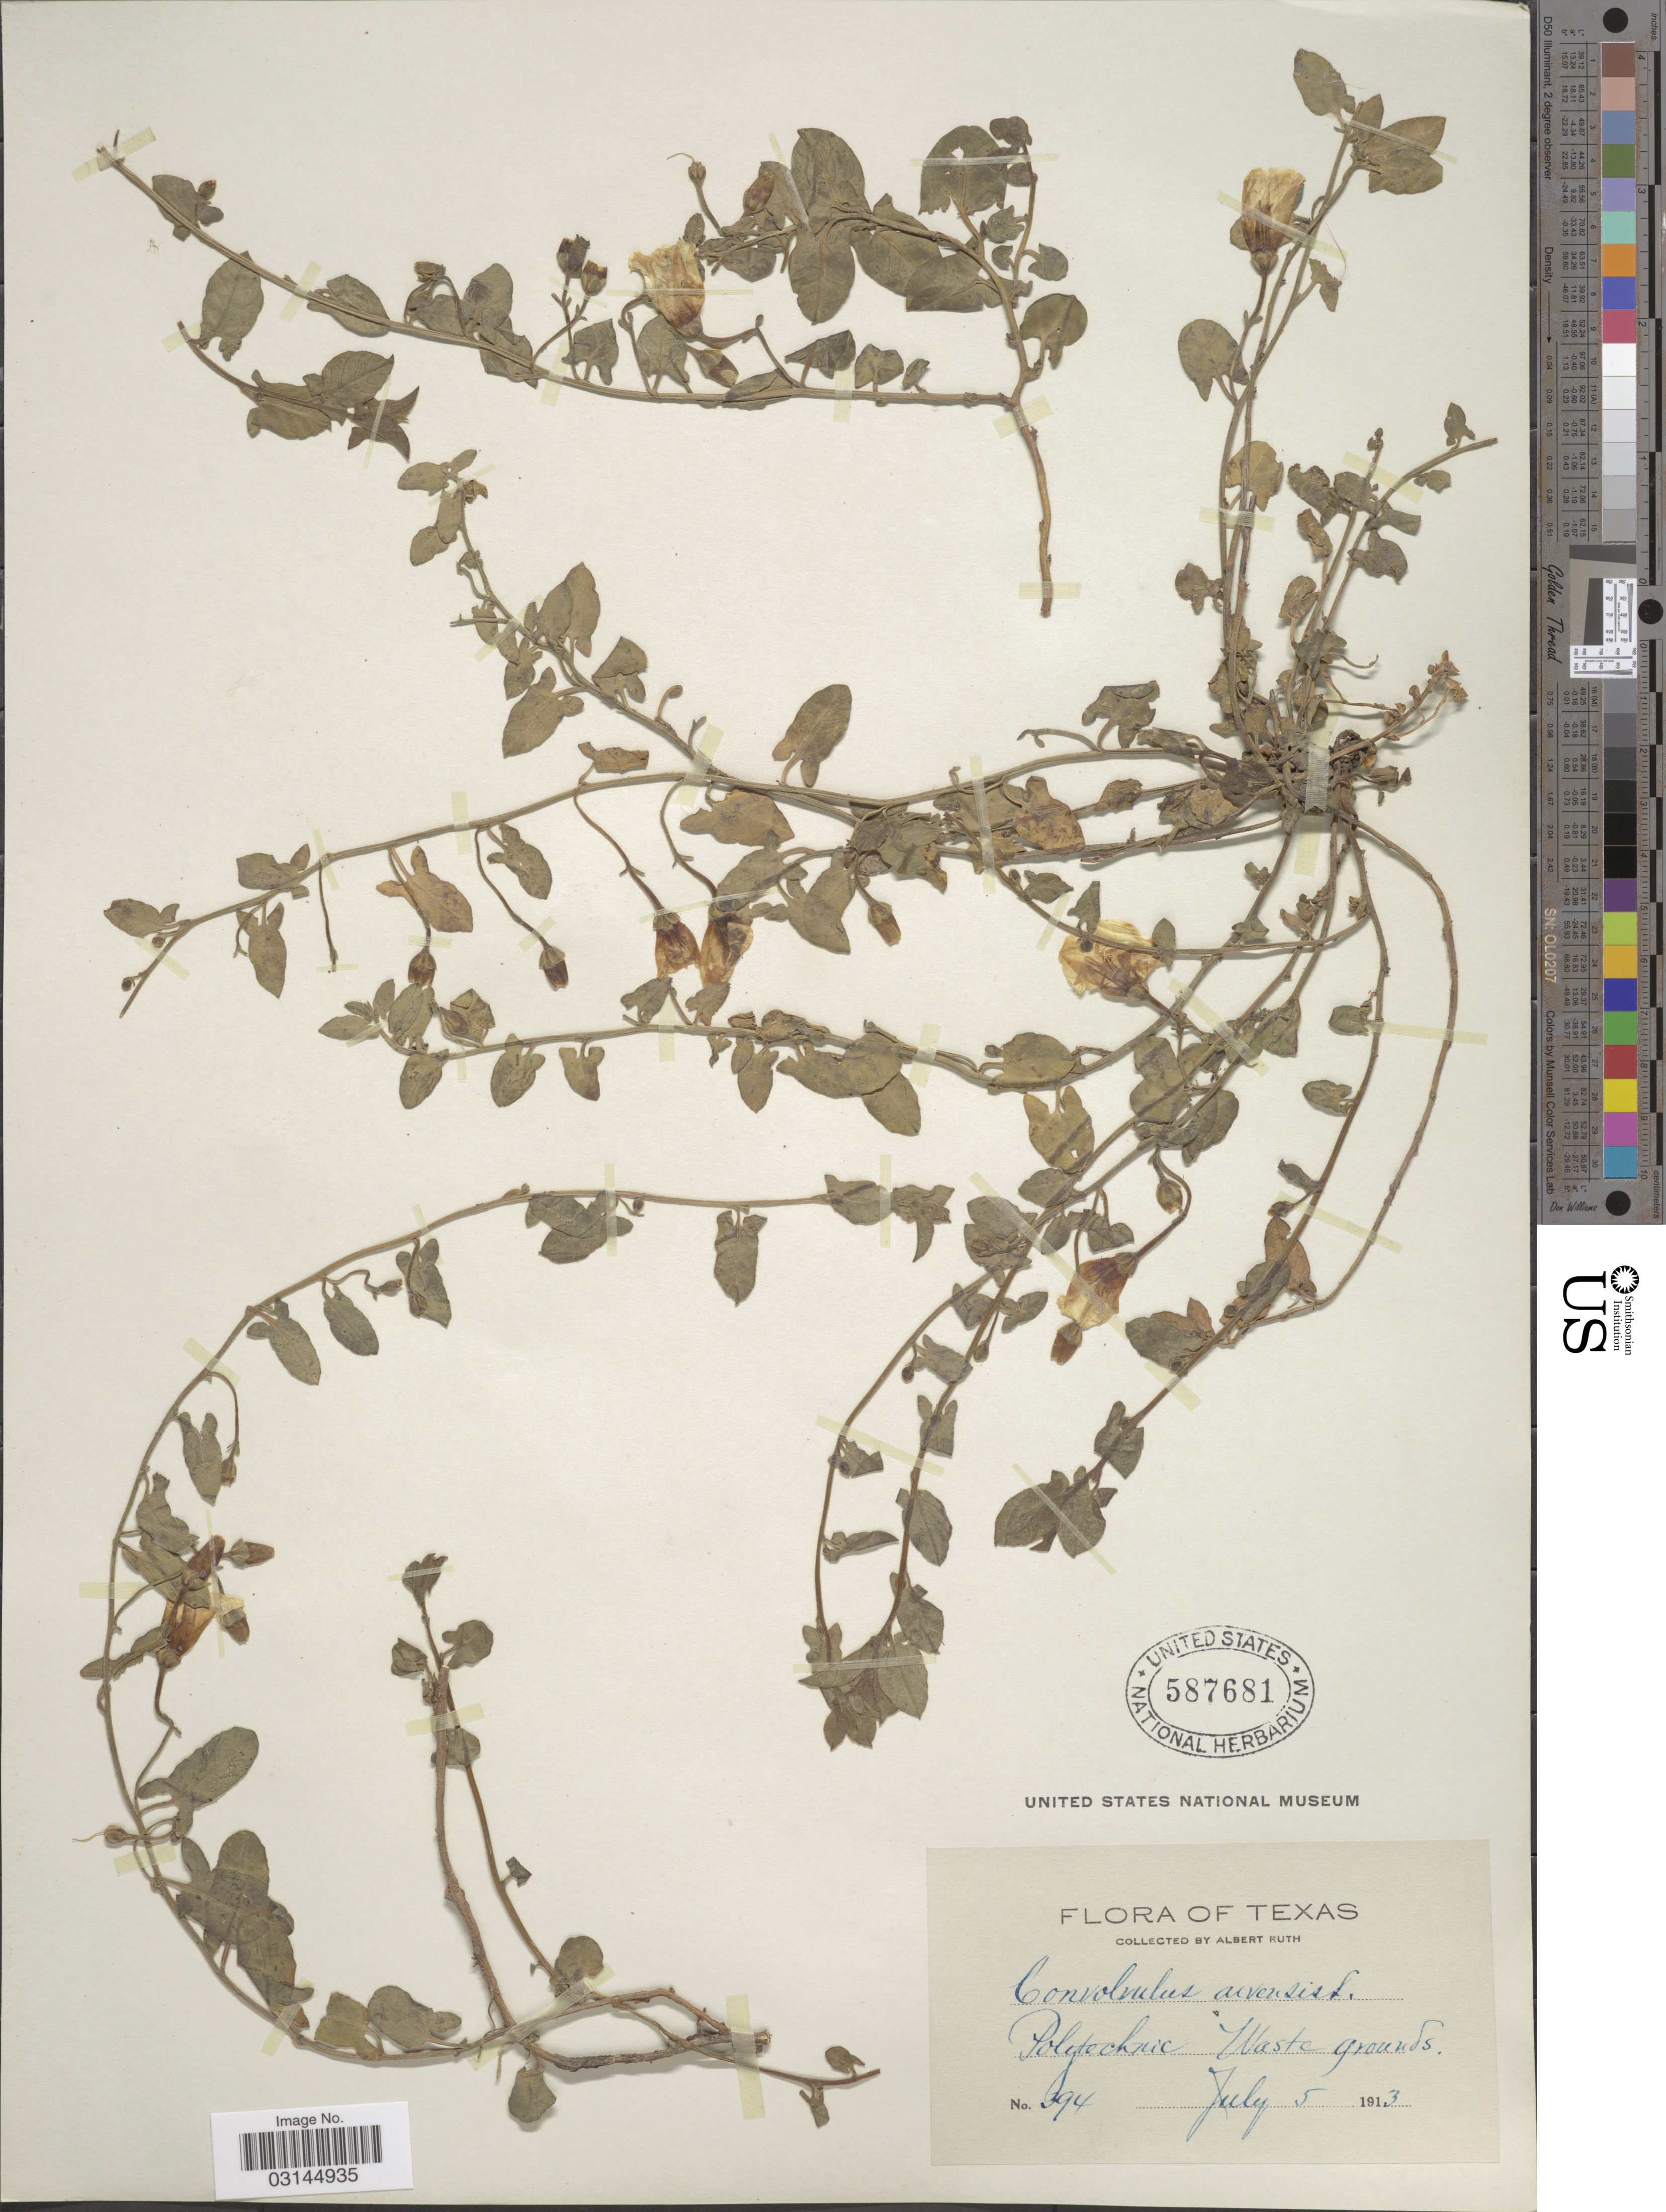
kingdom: Plantae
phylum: Tracheophyta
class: Magnoliopsida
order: Solanales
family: Convolvulaceae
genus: Convolvulus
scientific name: Convolvulus arvensis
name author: L.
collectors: A. Ruth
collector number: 394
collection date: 1913-07-05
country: United States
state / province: Texas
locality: Polytechnic.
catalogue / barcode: US 587681